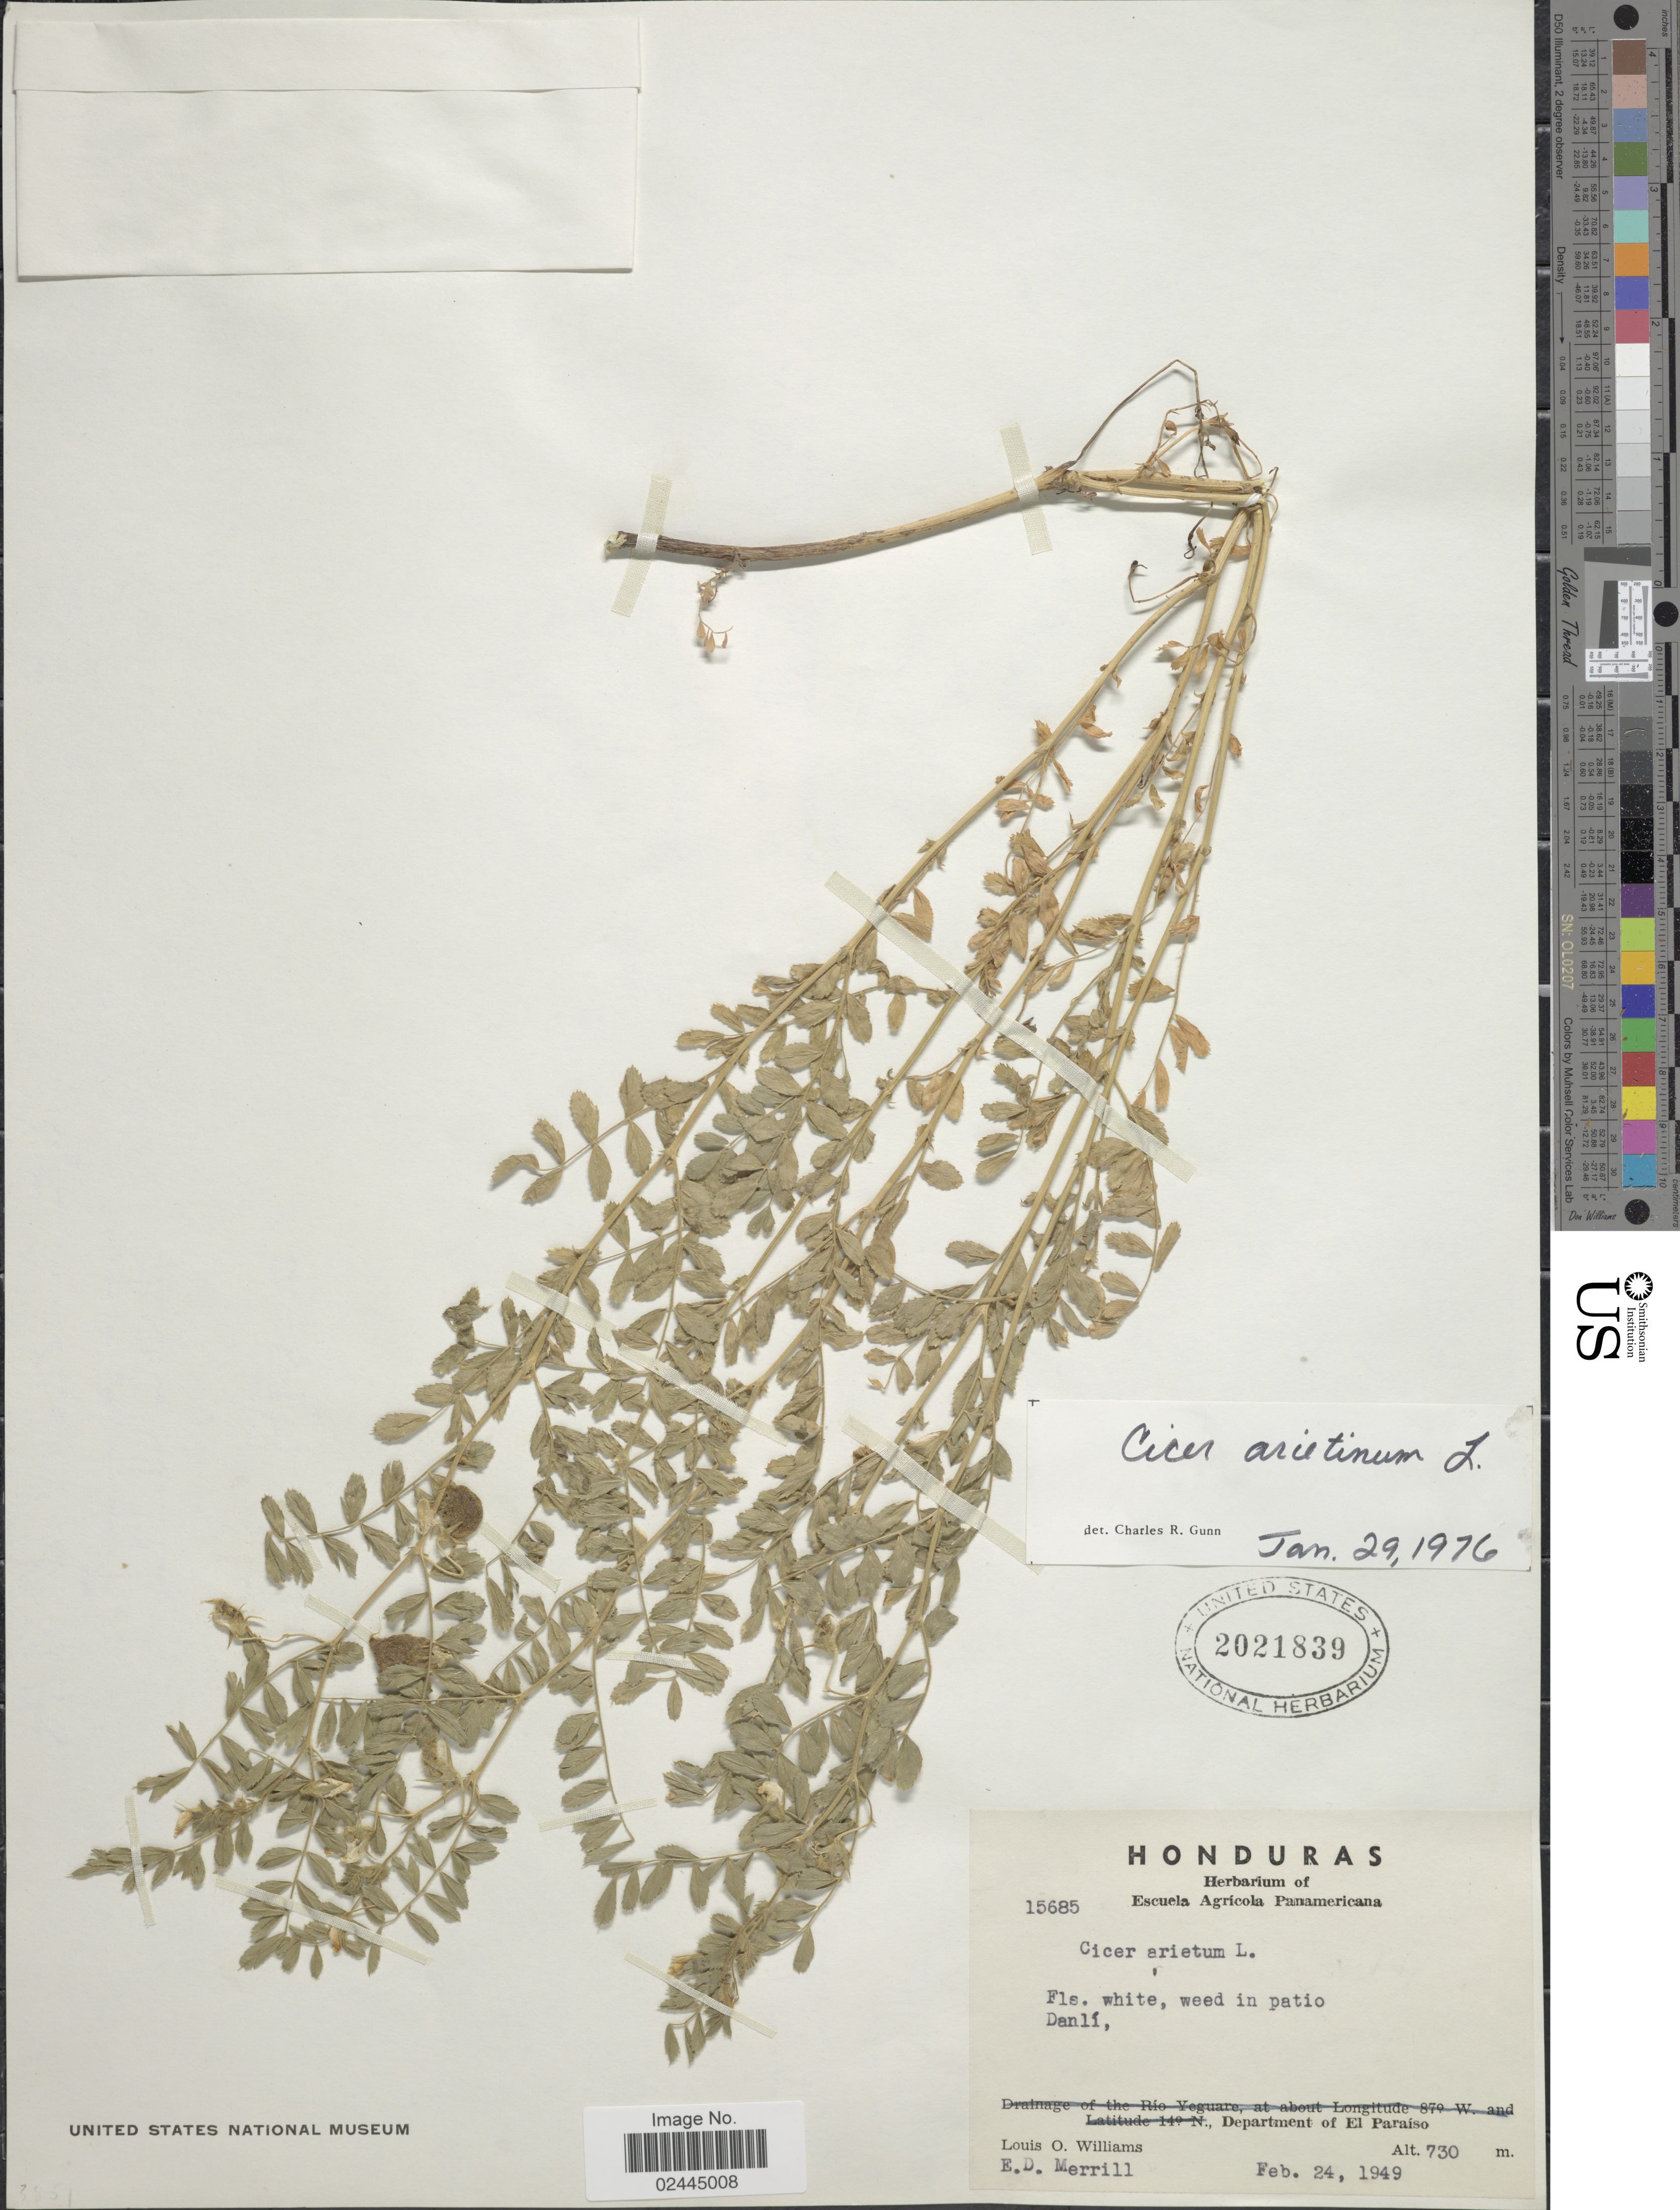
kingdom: Plantae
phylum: Tracheophyta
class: Magnoliopsida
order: Fabales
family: Fabaceae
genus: Cicer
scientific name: Cicer arietinum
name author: L.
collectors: L. O. Williams & E. D. Merrill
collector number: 15685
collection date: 1949-02-24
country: Honduras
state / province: El Paraíso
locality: Department of El Paraiso.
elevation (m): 730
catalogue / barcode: US 2021839